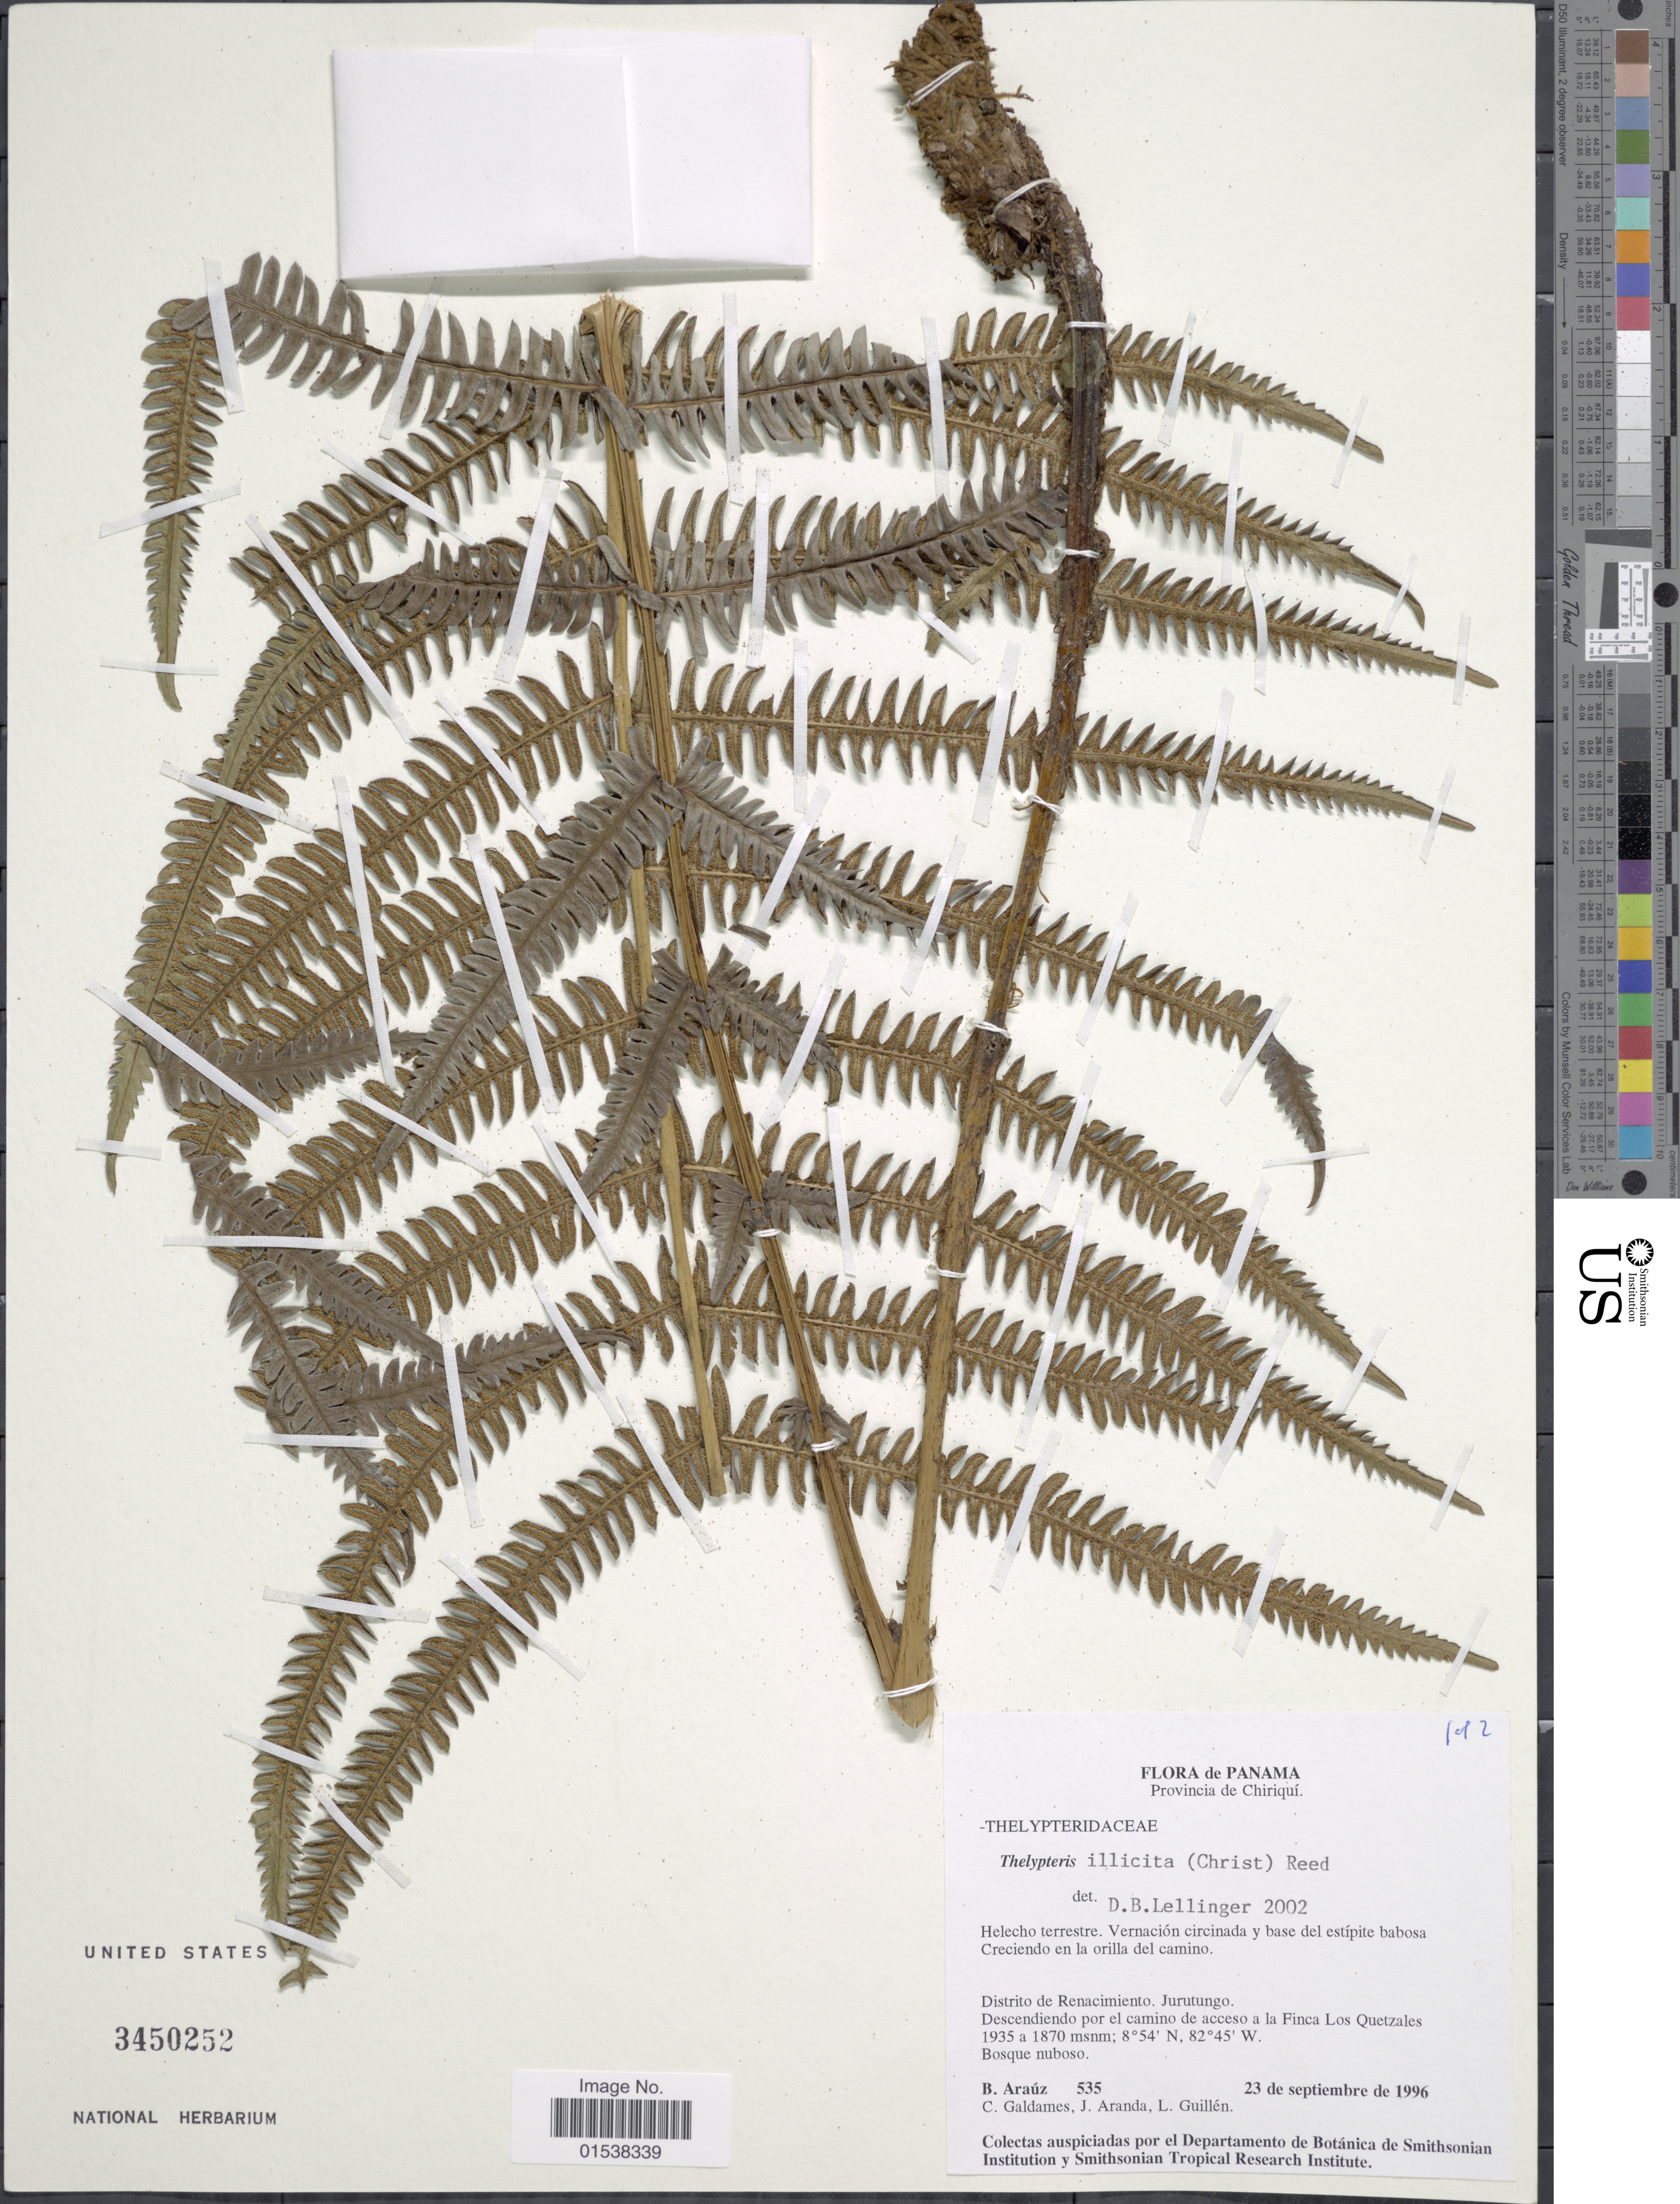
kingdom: Plantae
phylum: Tracheophyta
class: Polypodiopsida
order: Polypodiales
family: Thelypteridaceae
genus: Amauropelta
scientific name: Amauropelta illicita (Christ) comb. nov., ined 2015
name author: (Christ)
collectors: B. Araúz, C. Galdames, J. Aranda & L. Guillén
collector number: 535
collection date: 1996-09-23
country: Panama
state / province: Chiriqui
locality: Provincia de Chiriqui, Distrito de Renacimiento, Jurutungo, descendiendo por el camino de acceso a la Finca Los Quetzales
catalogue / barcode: US 3450252